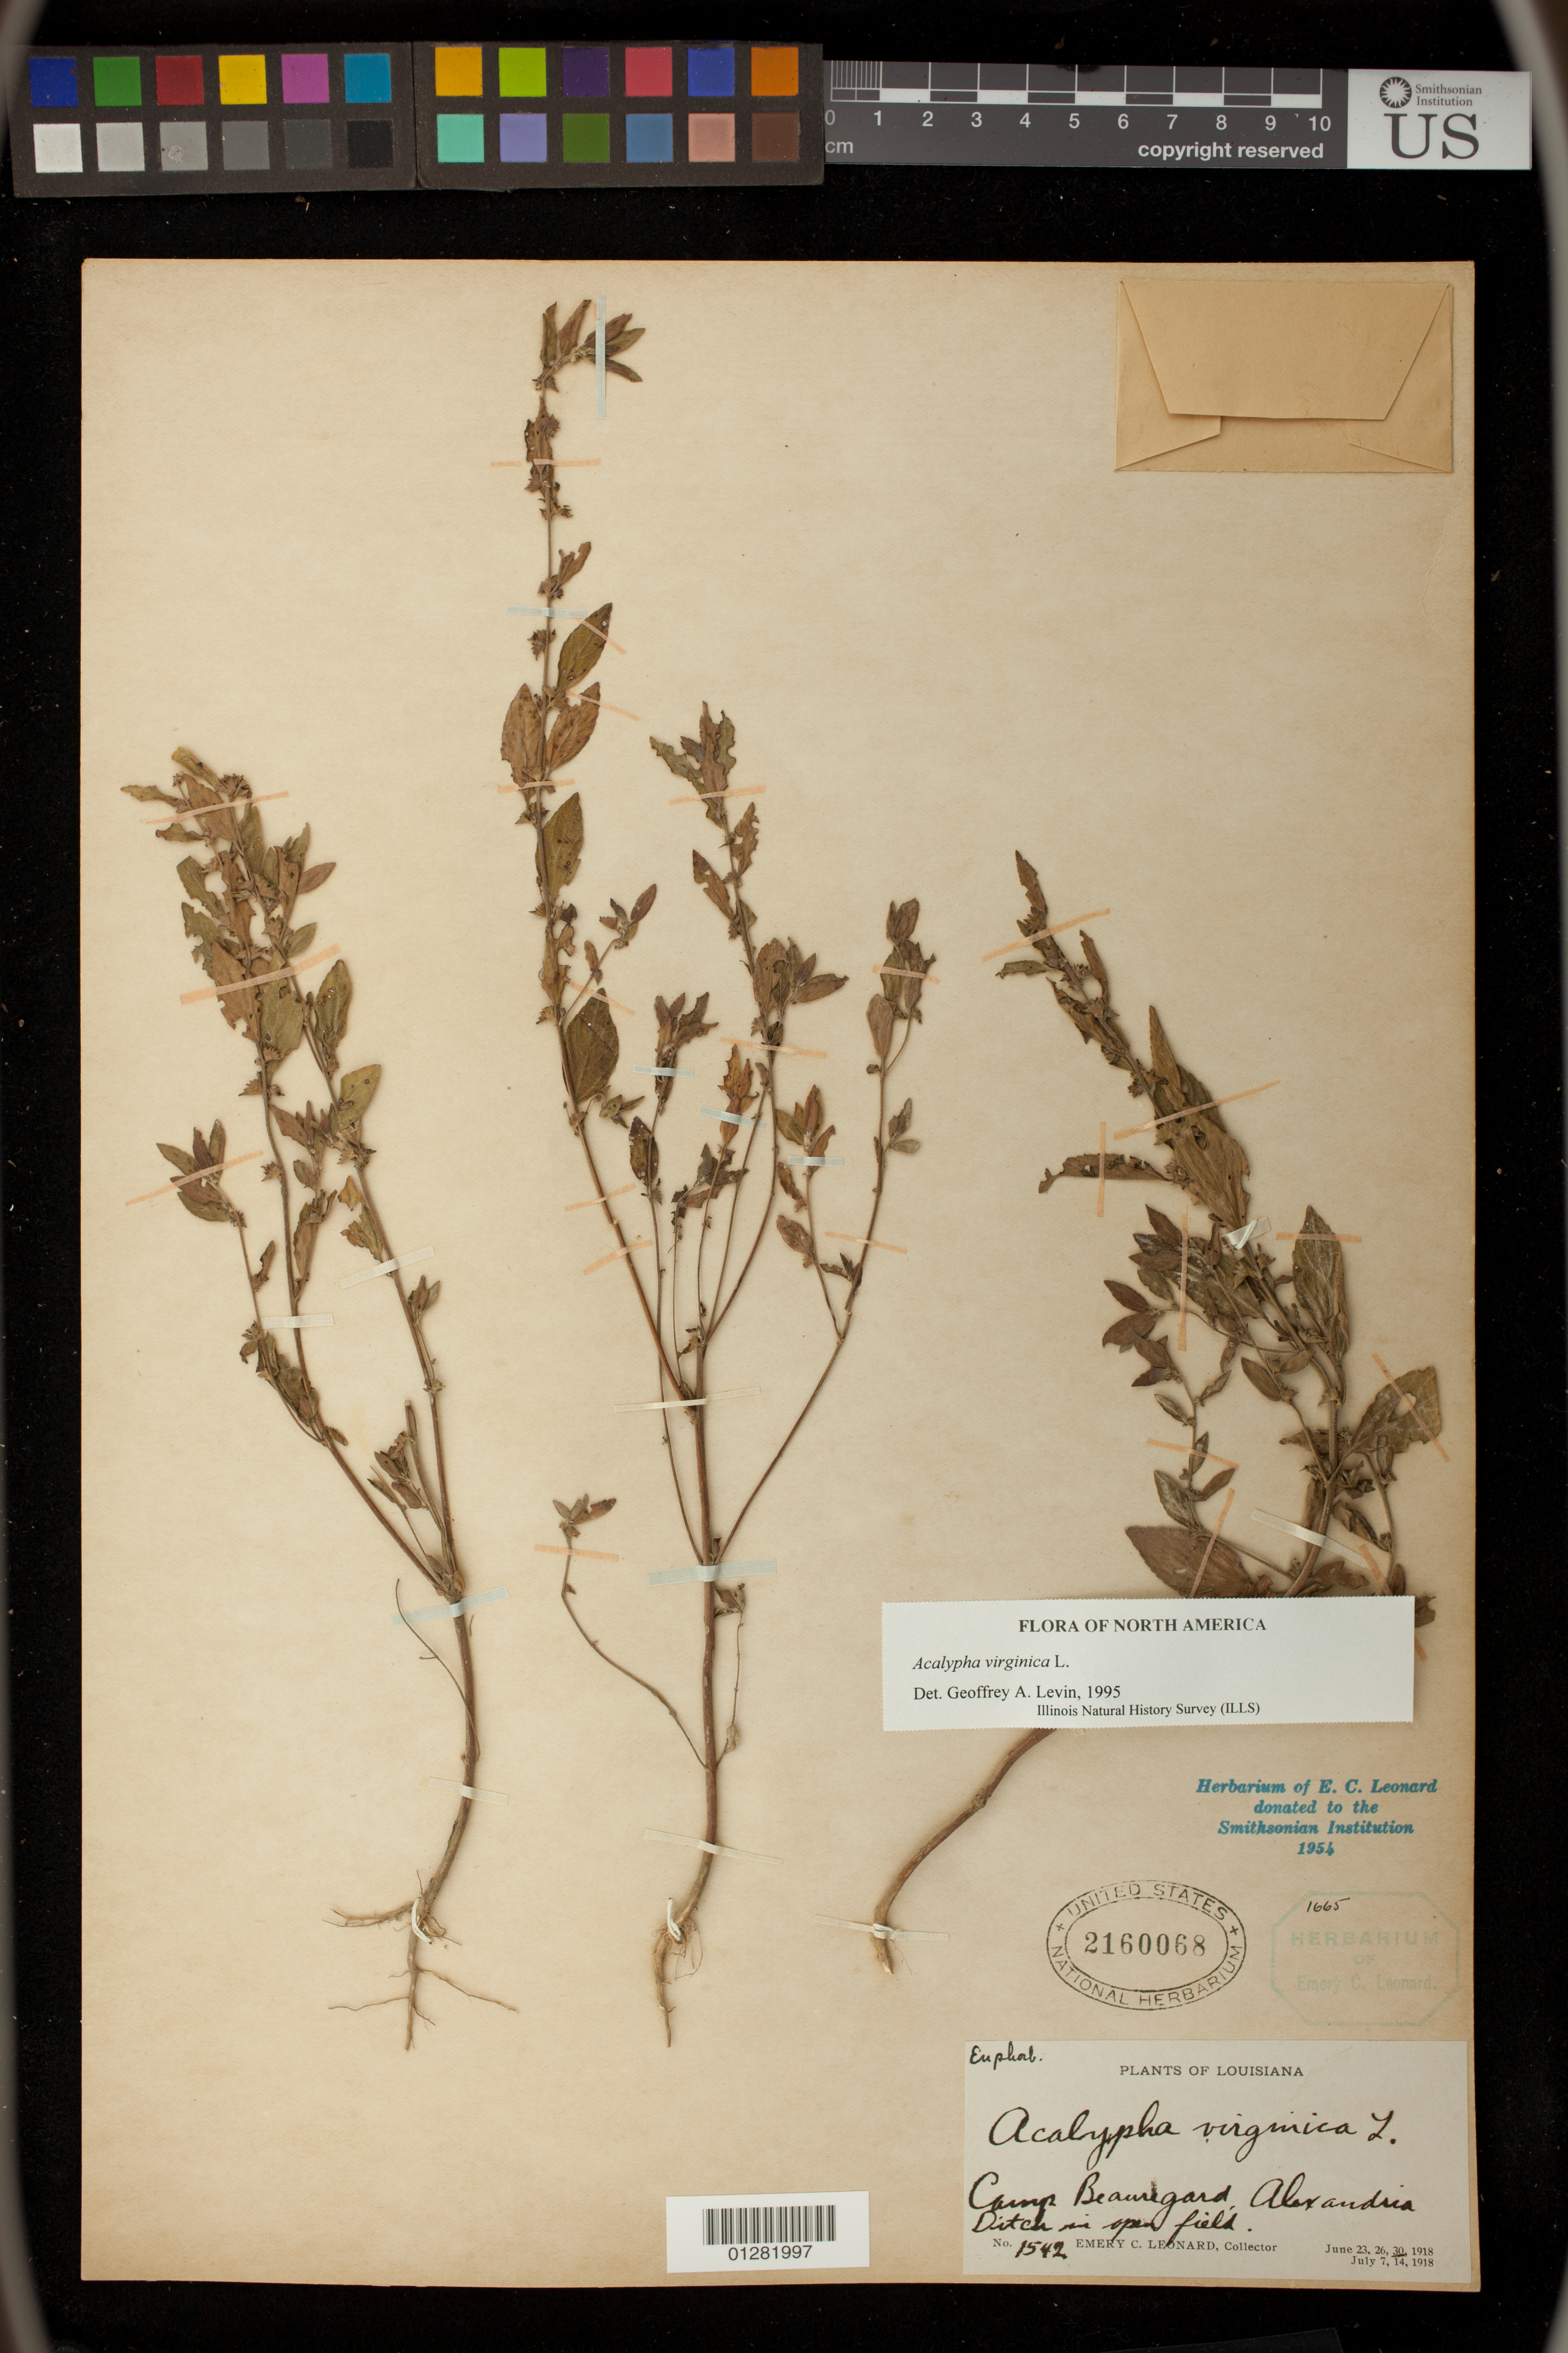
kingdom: Plantae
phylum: Tracheophyta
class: Magnoliopsida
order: Malpighiales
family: Euphorbiaceae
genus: Acalypha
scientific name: Acalypha virginica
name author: L.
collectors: E. C. Leonard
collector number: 1542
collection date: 1918-06-30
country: United States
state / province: Louisiana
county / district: Rapides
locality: Camp Beauregard, Alexandria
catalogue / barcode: US 2160068